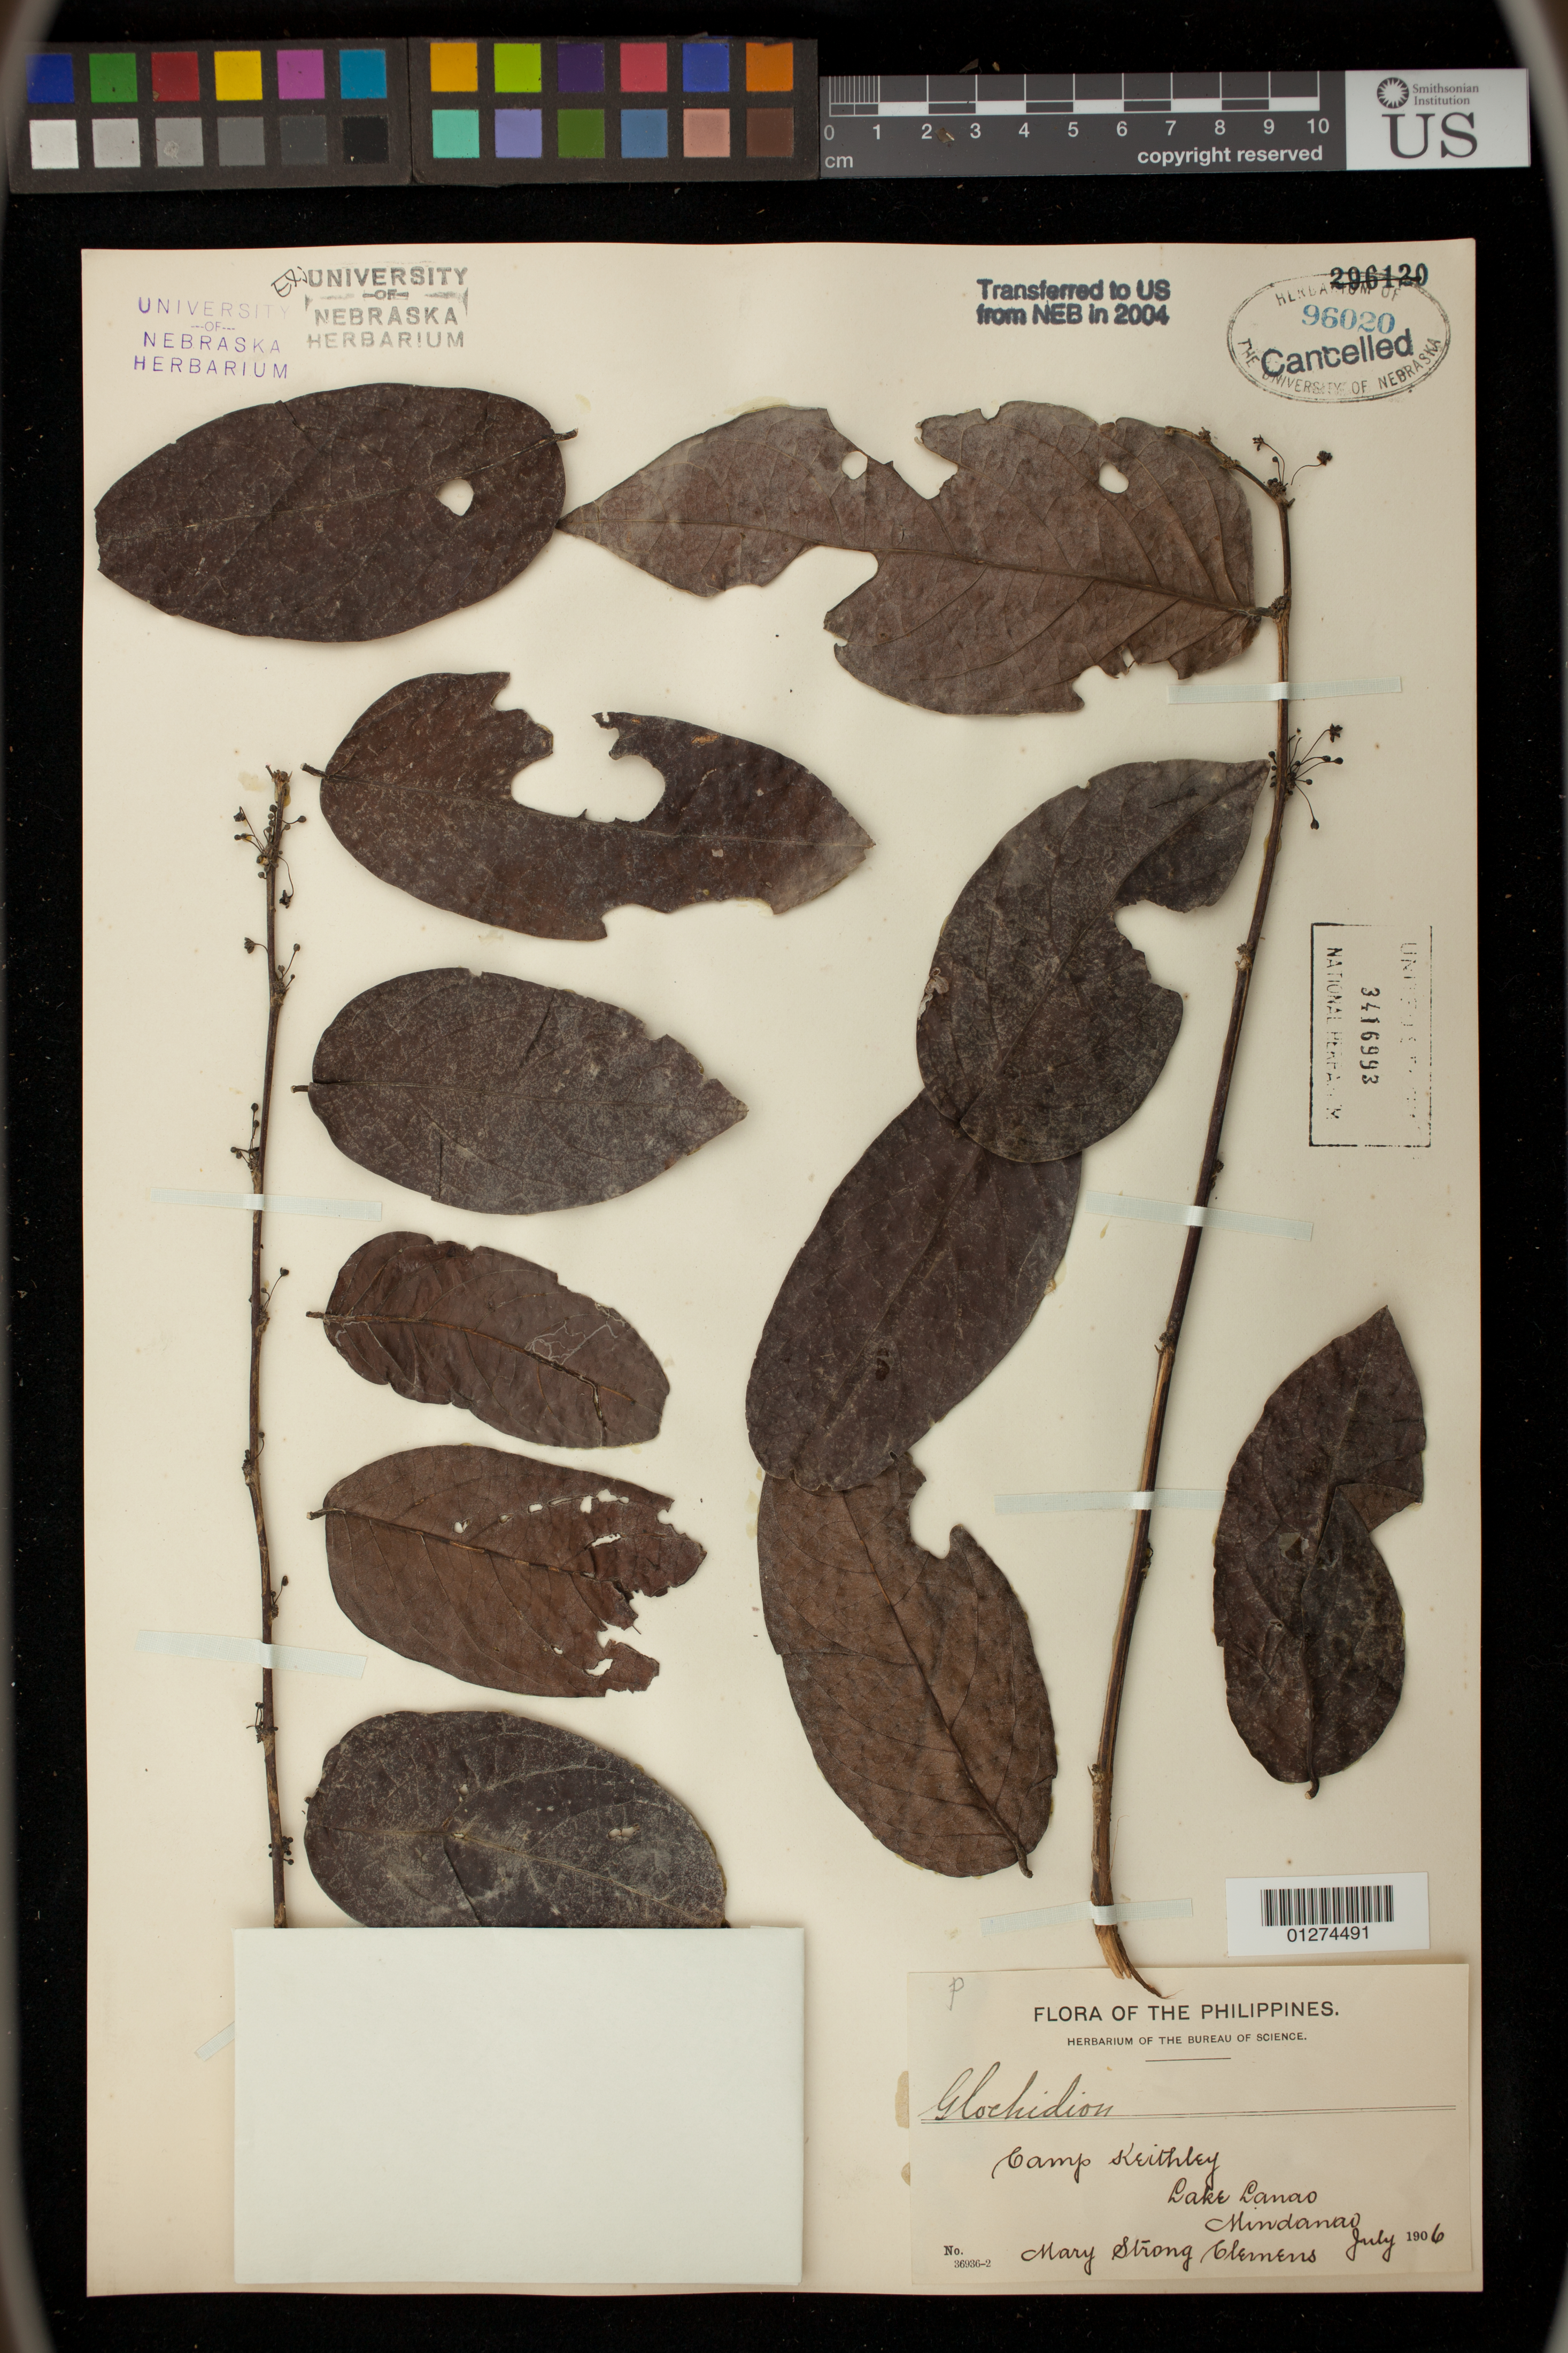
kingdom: Plantae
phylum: Tracheophyta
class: Magnoliopsida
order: Malpighiales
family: Phyllanthaceae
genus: Glochidion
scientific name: Glochidion sp.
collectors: M. S. Clemens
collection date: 1906-07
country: Philippines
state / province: Muslim Mindanao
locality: Camp Keithley, Lake Lanao, Mndanao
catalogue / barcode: US 3416993